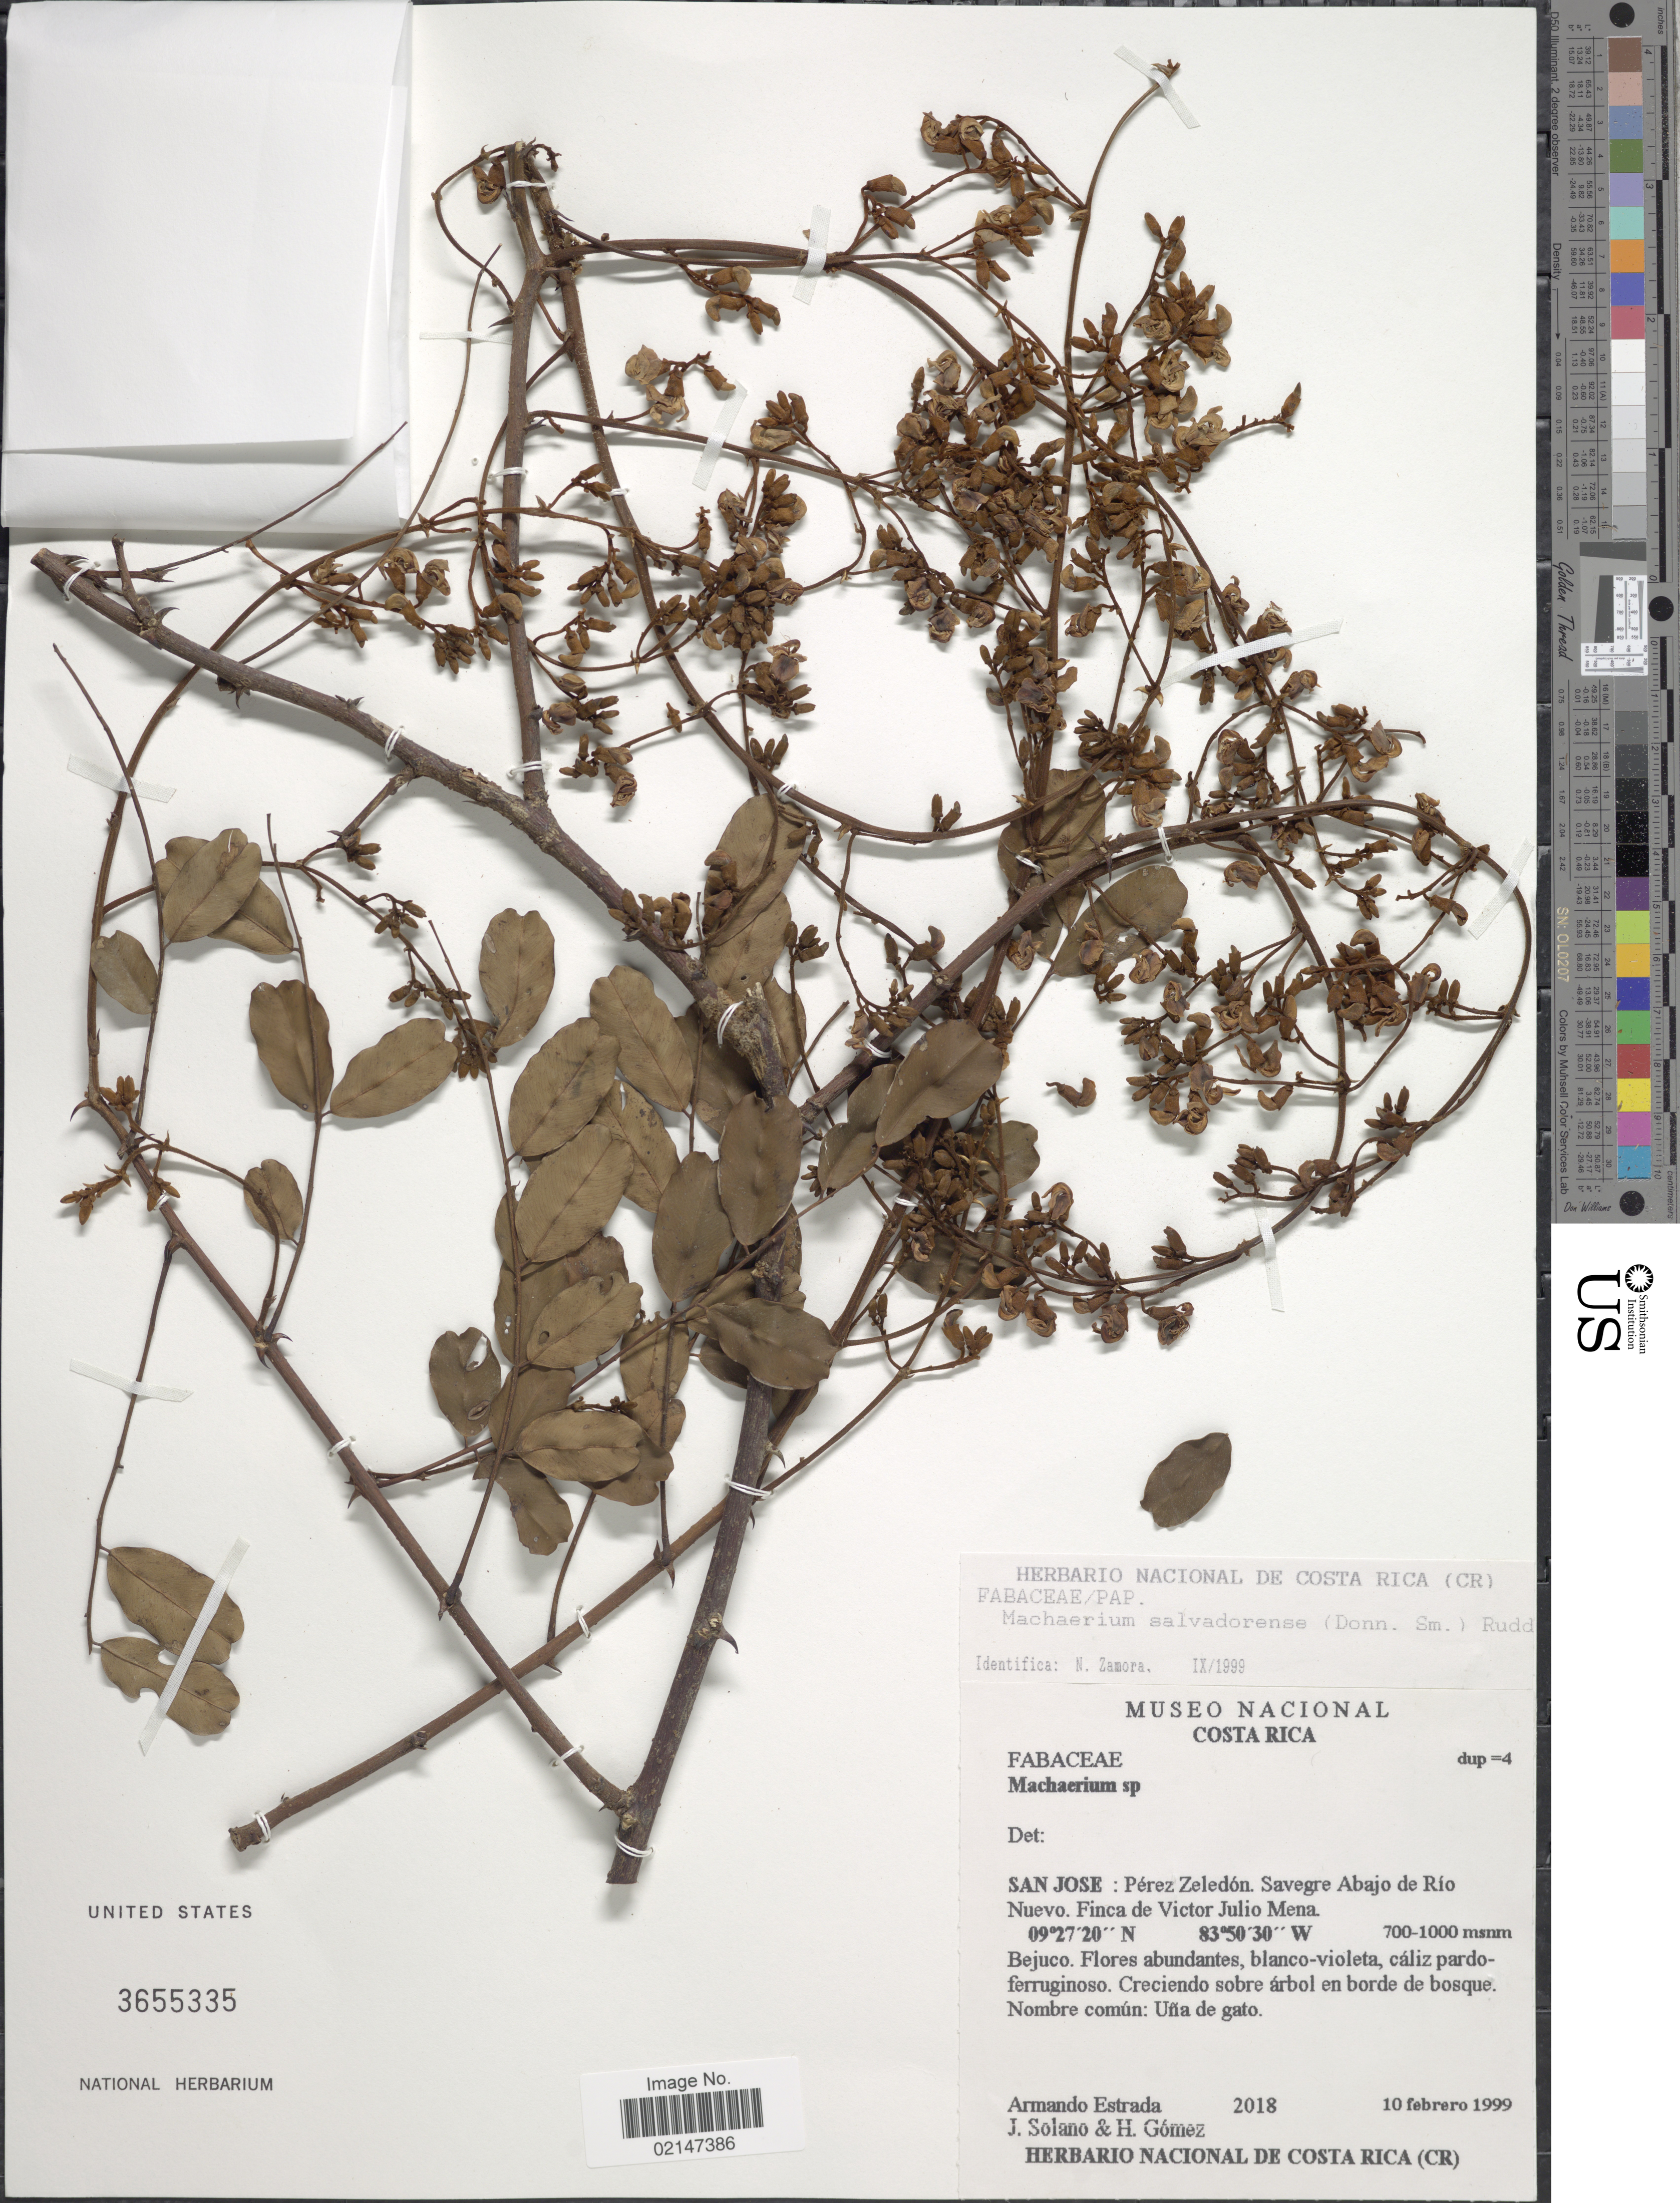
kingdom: Plantae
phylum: Tracheophyta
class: Magnoliopsida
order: Fabales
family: Fabaceae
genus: Machaerium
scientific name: Machaerium salvadorense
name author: (Donn. Sm.) Rudd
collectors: J. Solano & H. Gomez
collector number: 2018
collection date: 1999-02-10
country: Costa Rica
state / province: San José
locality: San Jose: Perez Zeledon, Savegre Abajo de Rio Nuevo, Finco de Victor Julio Mena.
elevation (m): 700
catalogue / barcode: US 3655335